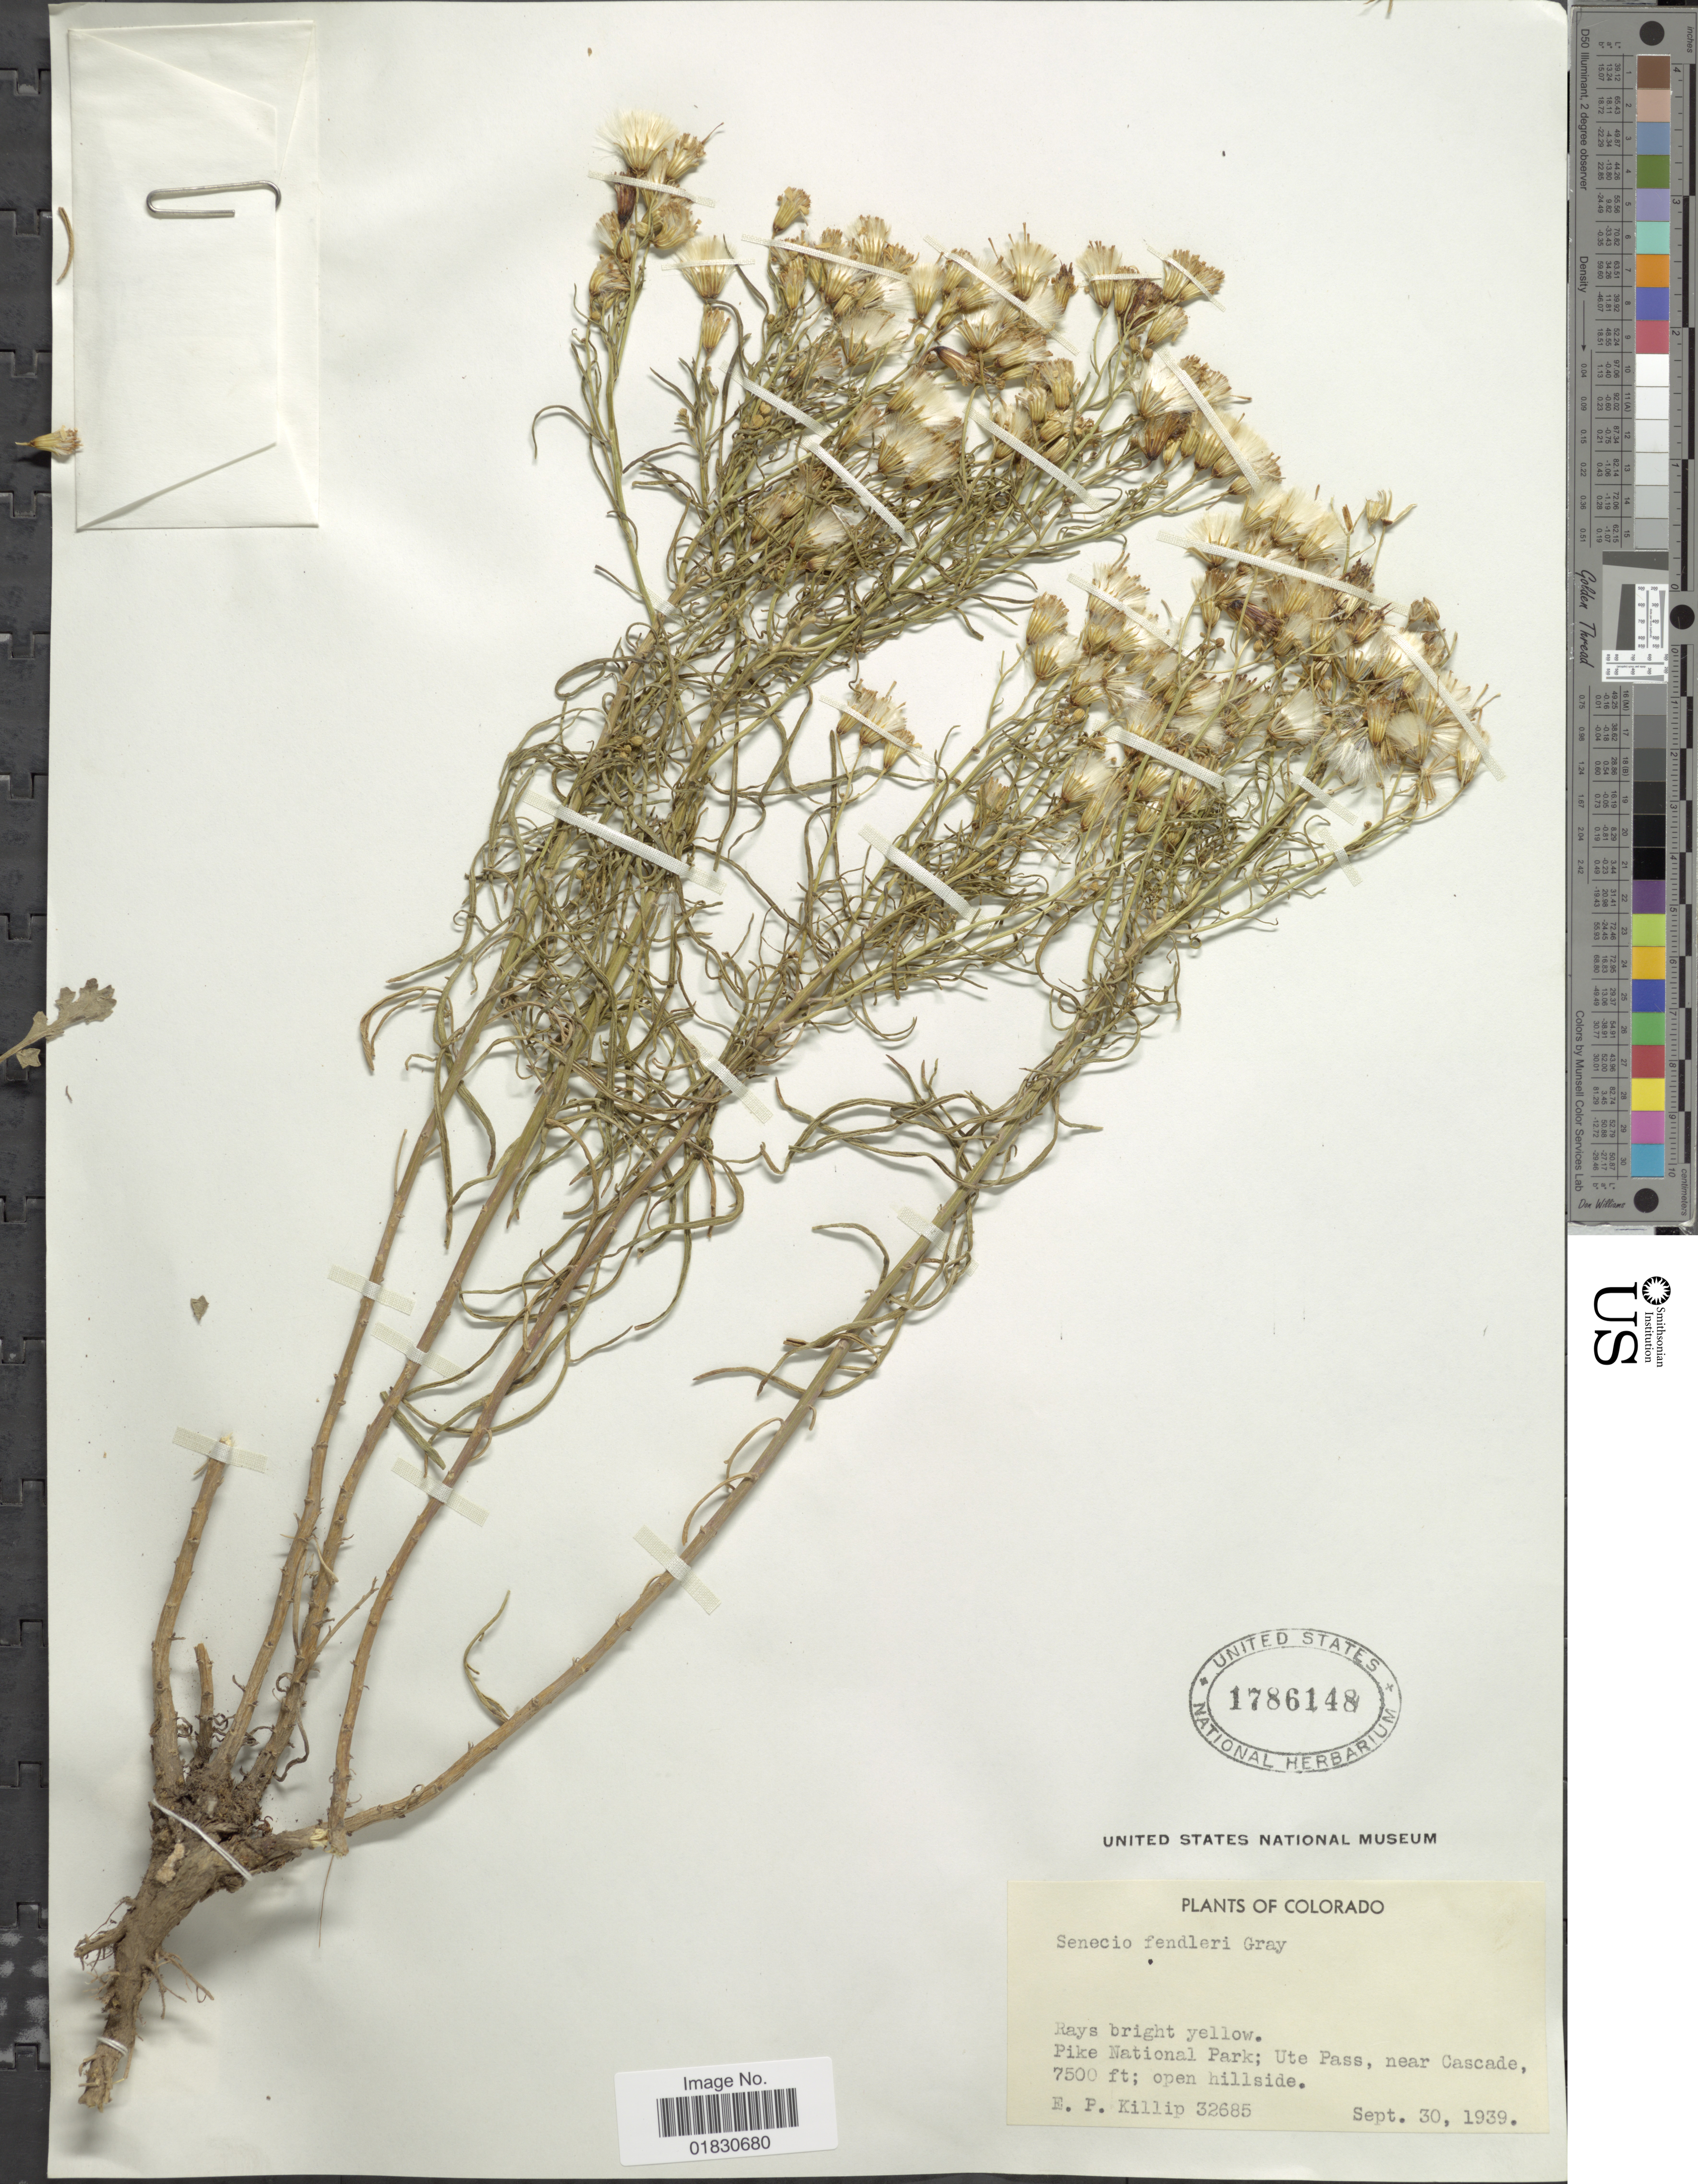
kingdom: Plantae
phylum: Tracheophyta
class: Magnoliopsida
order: Asterales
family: Asteraceae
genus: Packera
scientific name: Packera fendleri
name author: (A. Gray) W.A. Weber & Á. Löve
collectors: E. P. Killip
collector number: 32685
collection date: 1939-09-30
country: United States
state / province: Colorado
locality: Pike National Park, Ute Pass, near Cascade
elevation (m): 2286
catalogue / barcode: US 1786148